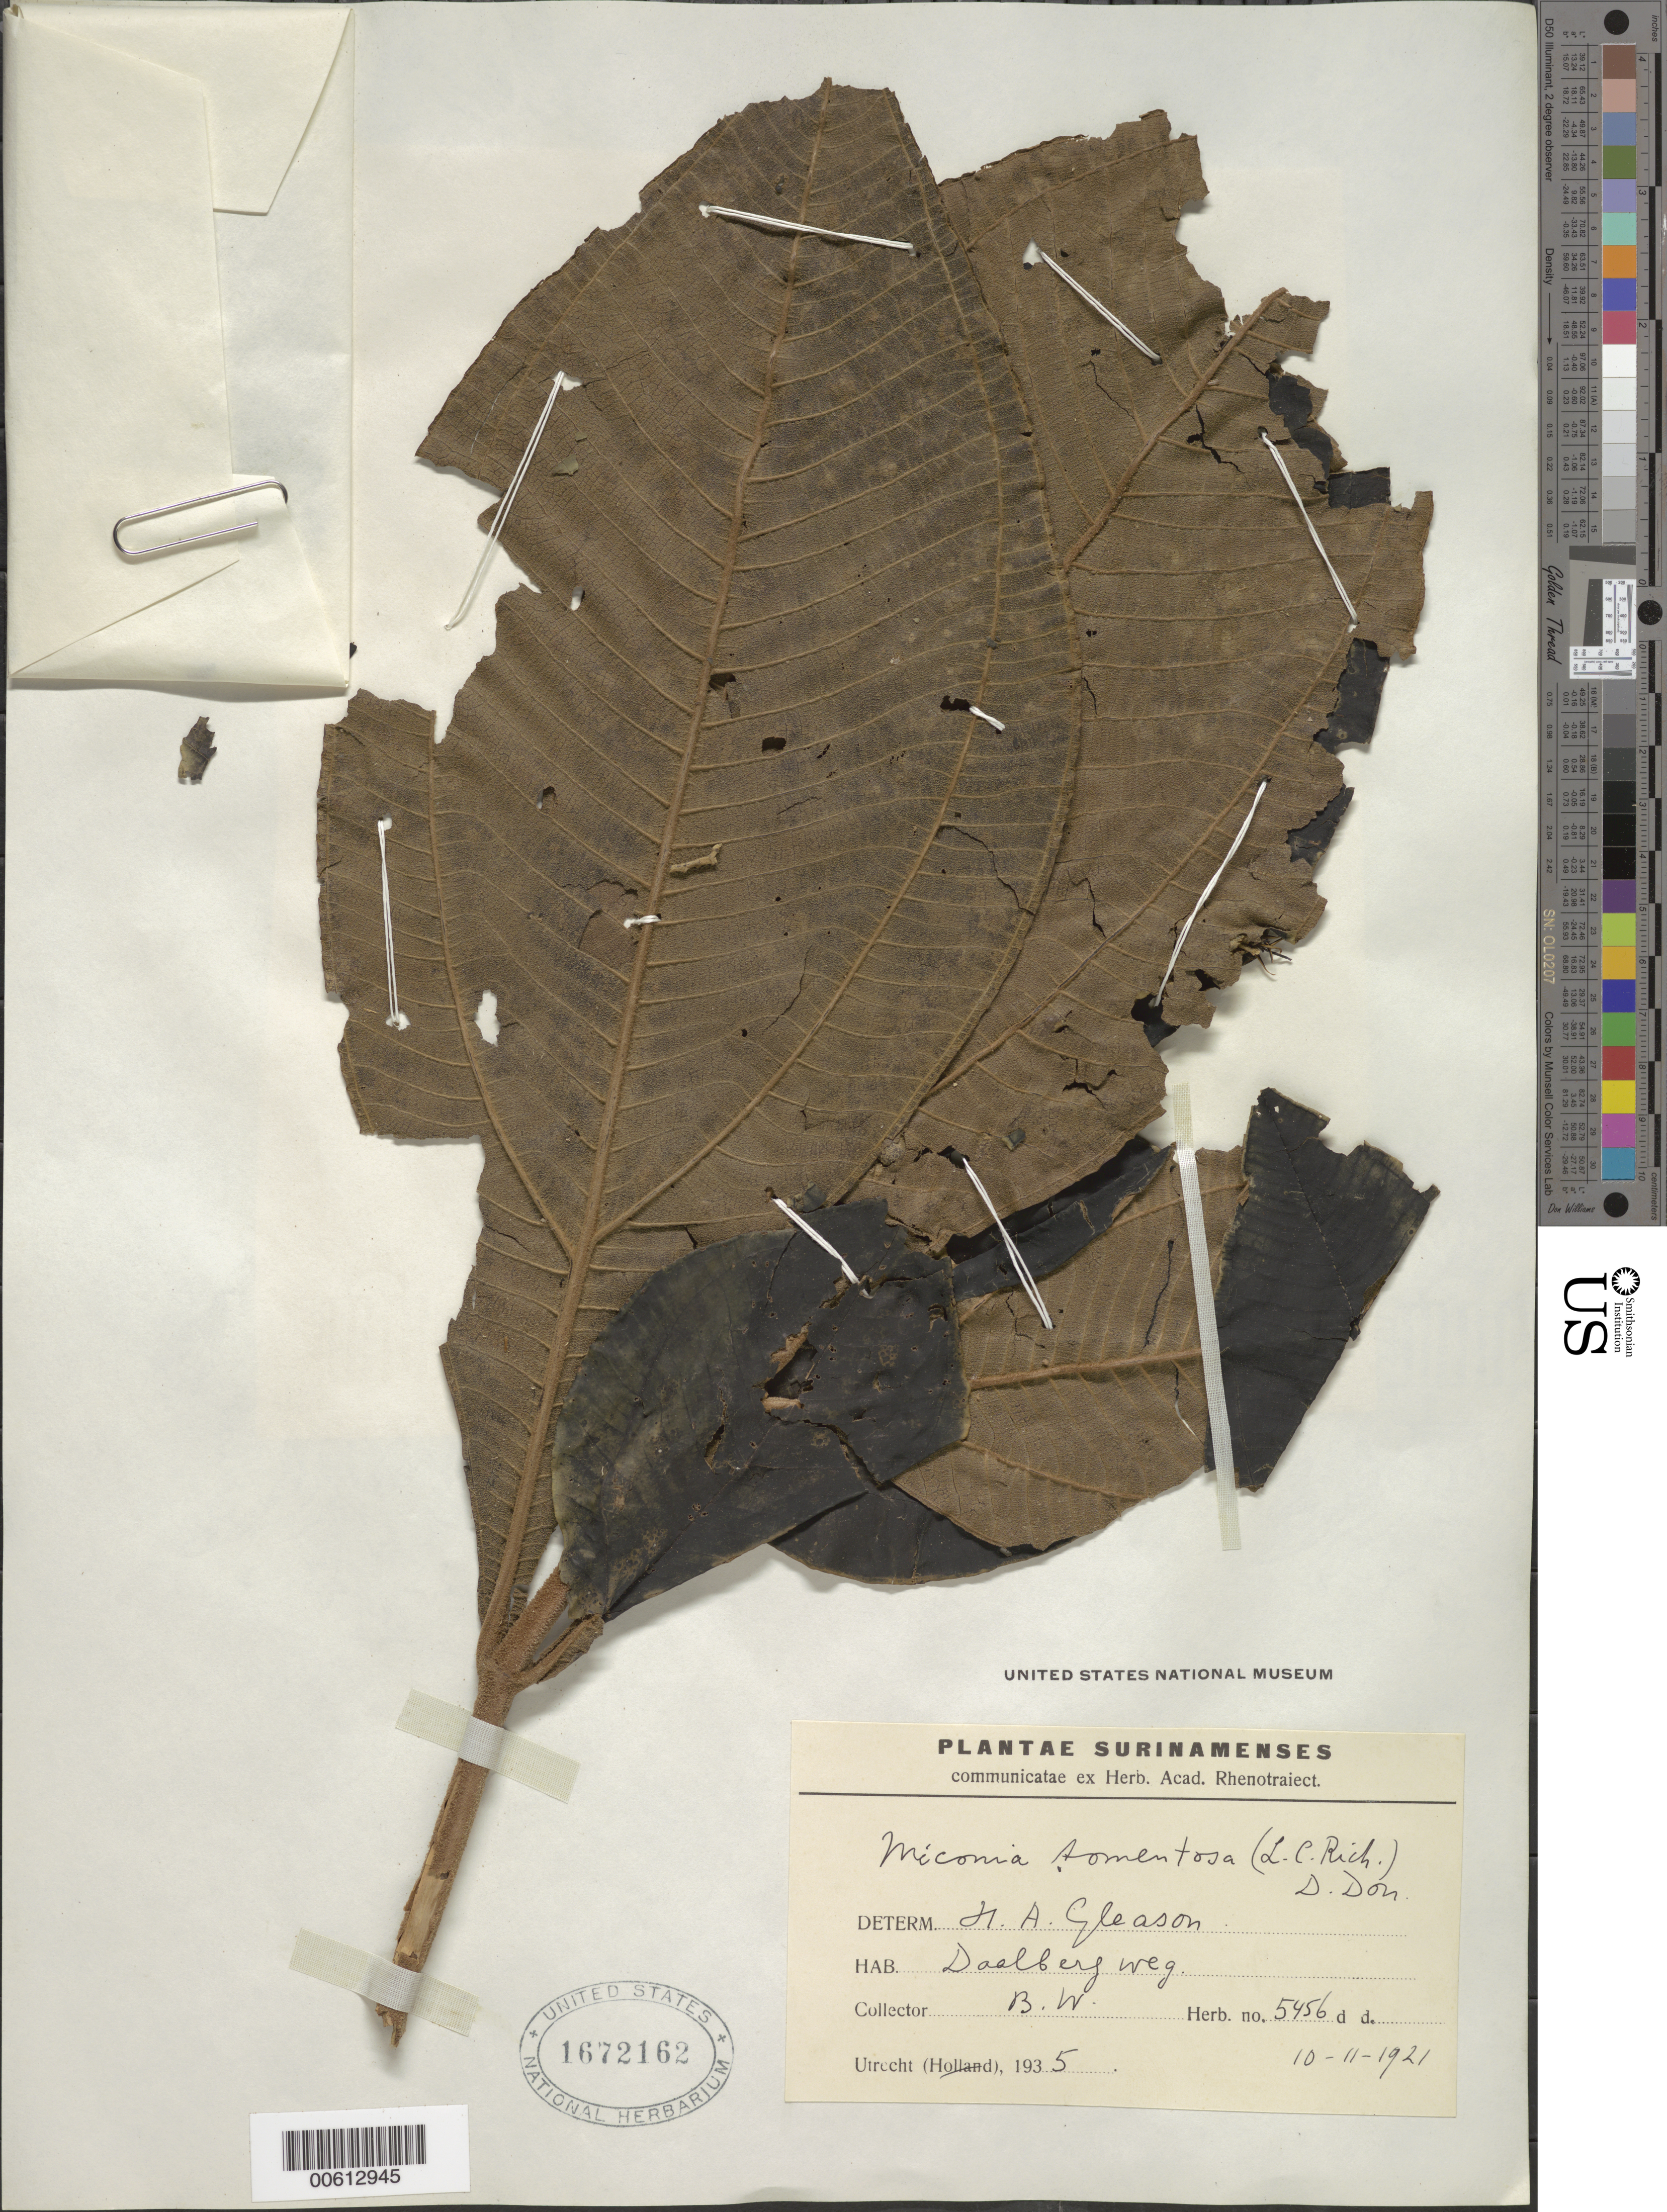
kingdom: Plantae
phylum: Tracheophyta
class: Magnoliopsida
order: Myrtales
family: Melastomataceae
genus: Miconia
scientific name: Miconia tomentosa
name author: (Rich.) D. Don ex DC.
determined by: Gleason, H. A.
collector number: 5456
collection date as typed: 10-Nov-21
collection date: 1921-11-10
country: Suriname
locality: Daelbergweg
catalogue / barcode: US 1672162